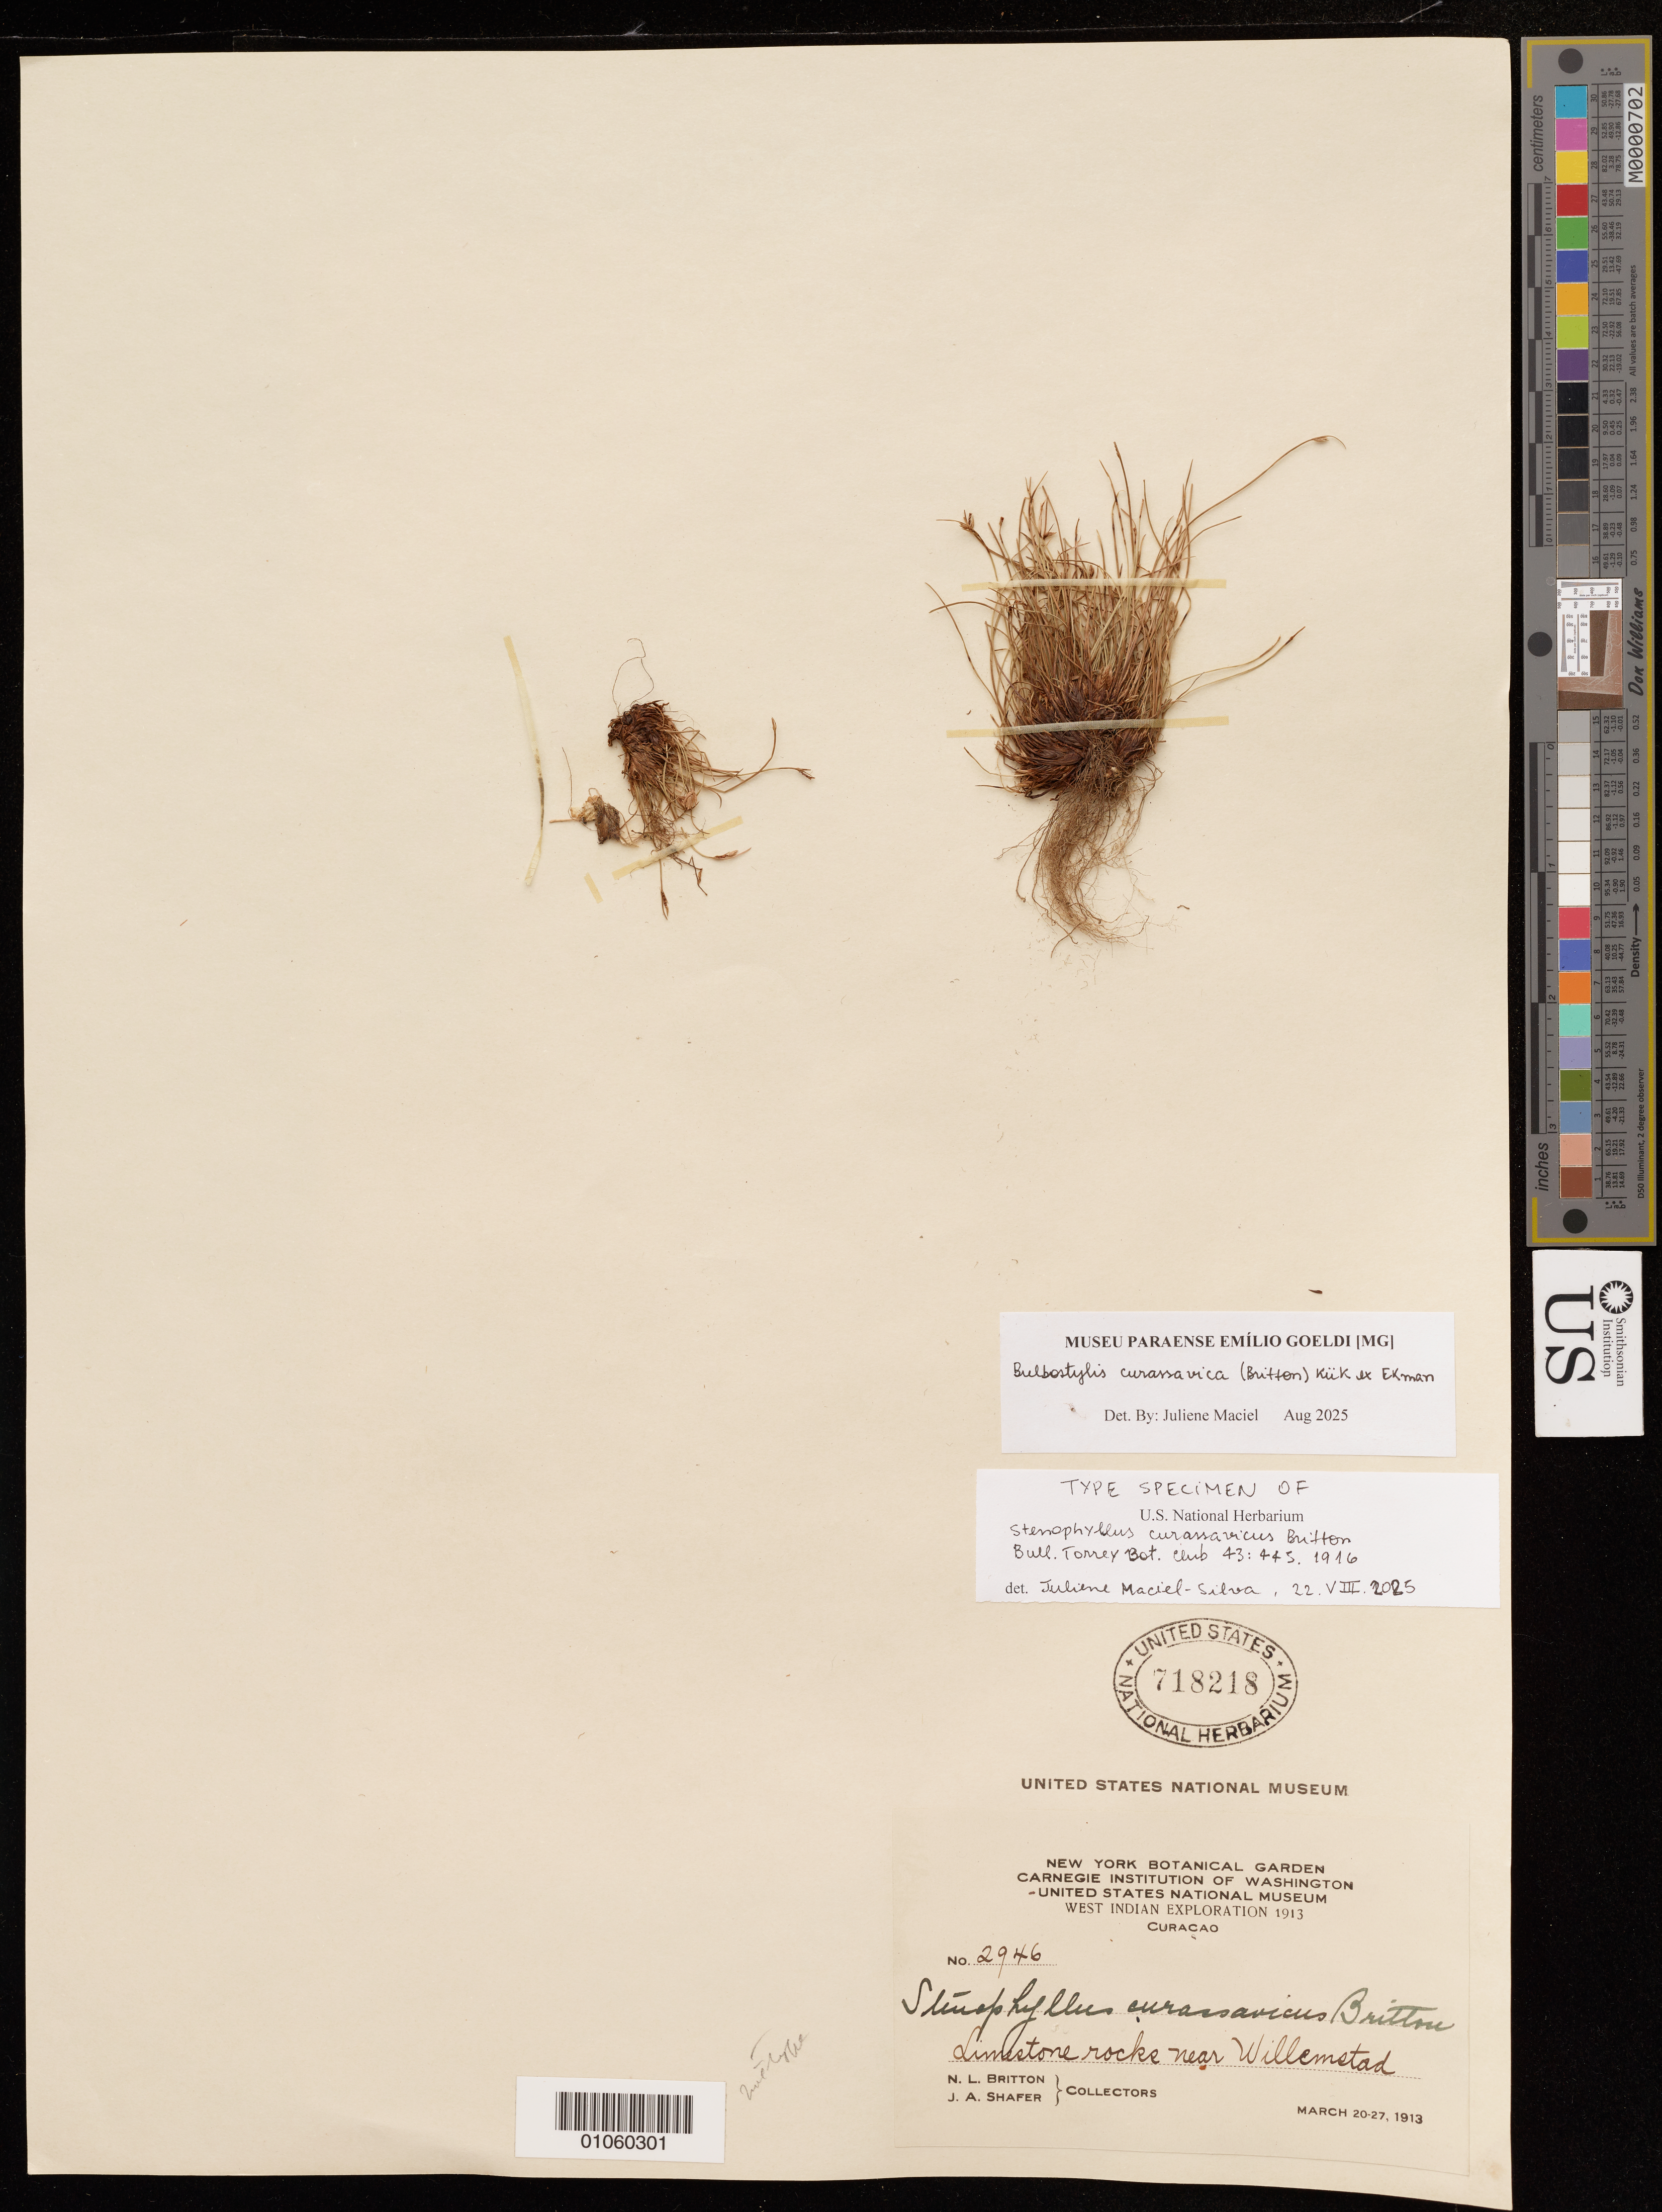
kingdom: Plantae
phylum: Tracheophyta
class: Liliopsida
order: Poales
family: Cyperaceae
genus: Stenophyllus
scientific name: Stenophyllus curassavicus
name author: Britton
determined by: Maciel-Silva, J. F.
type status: Type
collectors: N. Britton & J. A. Shafer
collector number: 2946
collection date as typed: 20 Mar 1913 to 27 Mar 1913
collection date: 1913-03-20/1913-03-27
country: Curaçao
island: Curaçao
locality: near Willemstad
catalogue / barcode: US 718218